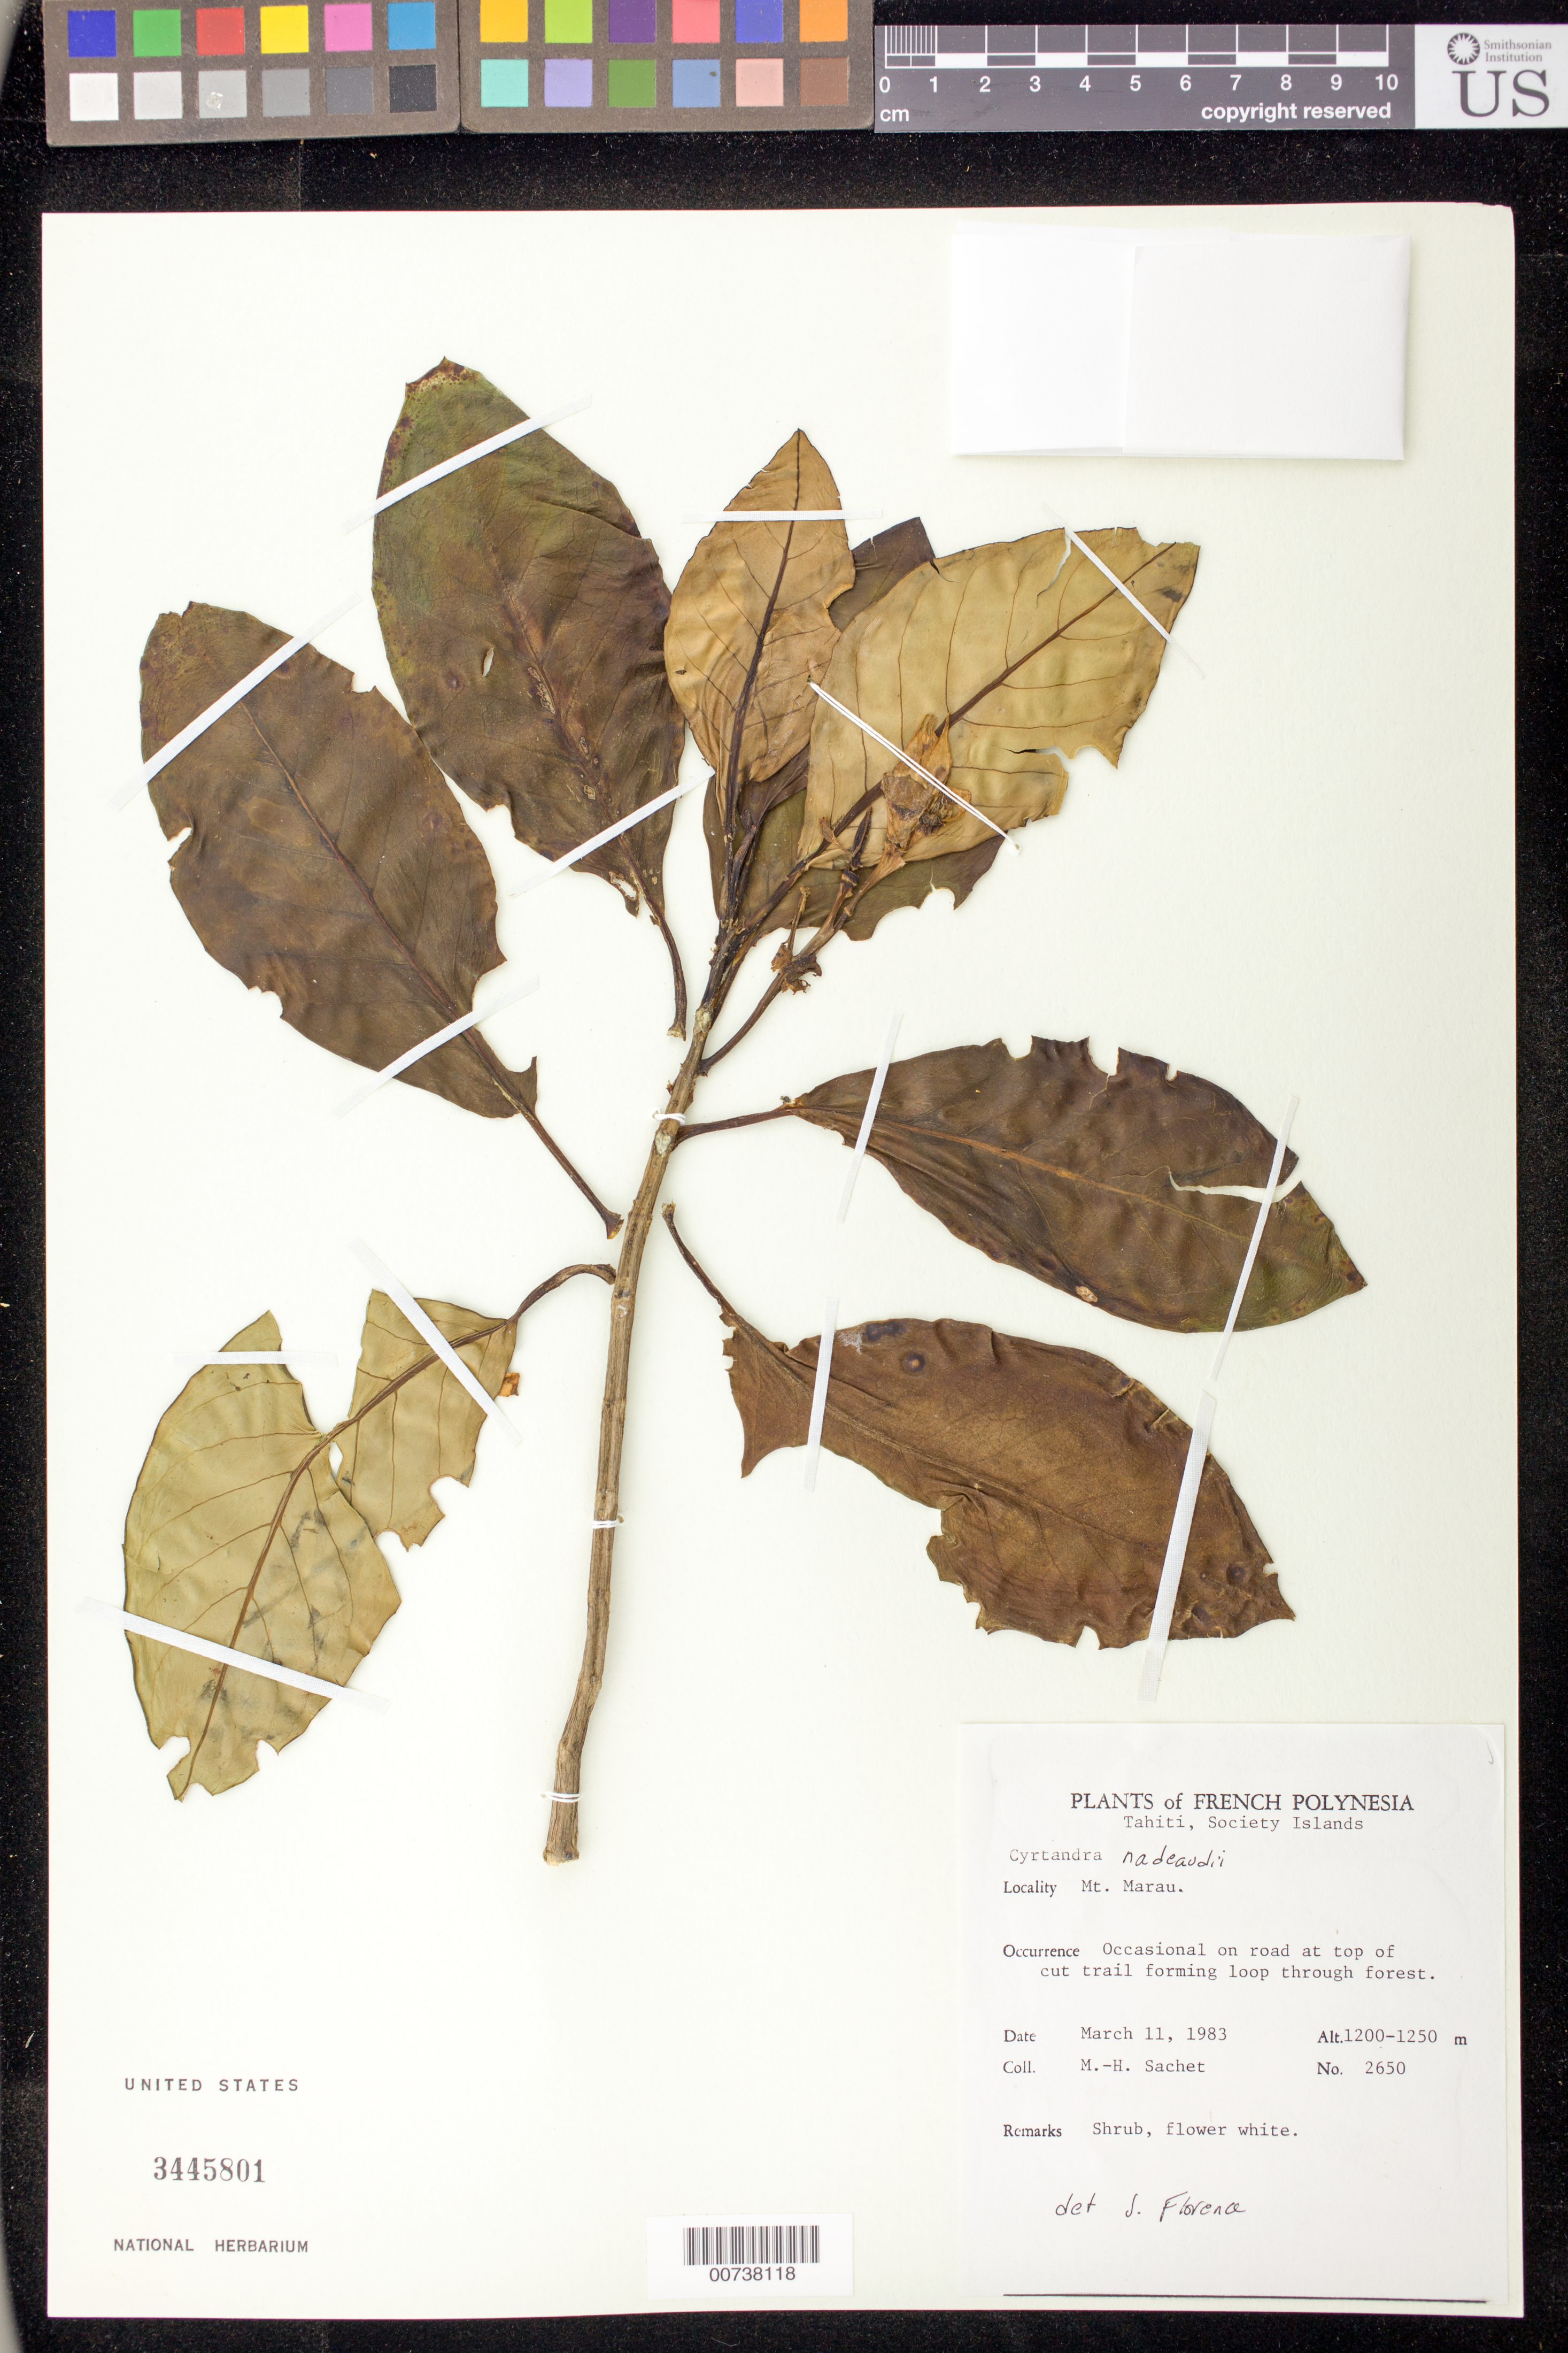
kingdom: Plantae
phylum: Tracheophyta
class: Magnoliopsida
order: Lamiales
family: Gesneriaceae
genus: Cyrtandra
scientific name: Cyrtandra nadeaudii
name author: C.B. Clarke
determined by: Florence, J.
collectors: M.-H. Sachet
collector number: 2650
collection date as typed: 11 Mar 1983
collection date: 1983-03-11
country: French Polynesia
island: Tahiti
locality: Mt. Marau.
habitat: Occasional on road at top of cut trail forming loop through forest.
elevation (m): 1200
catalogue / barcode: US 3445801